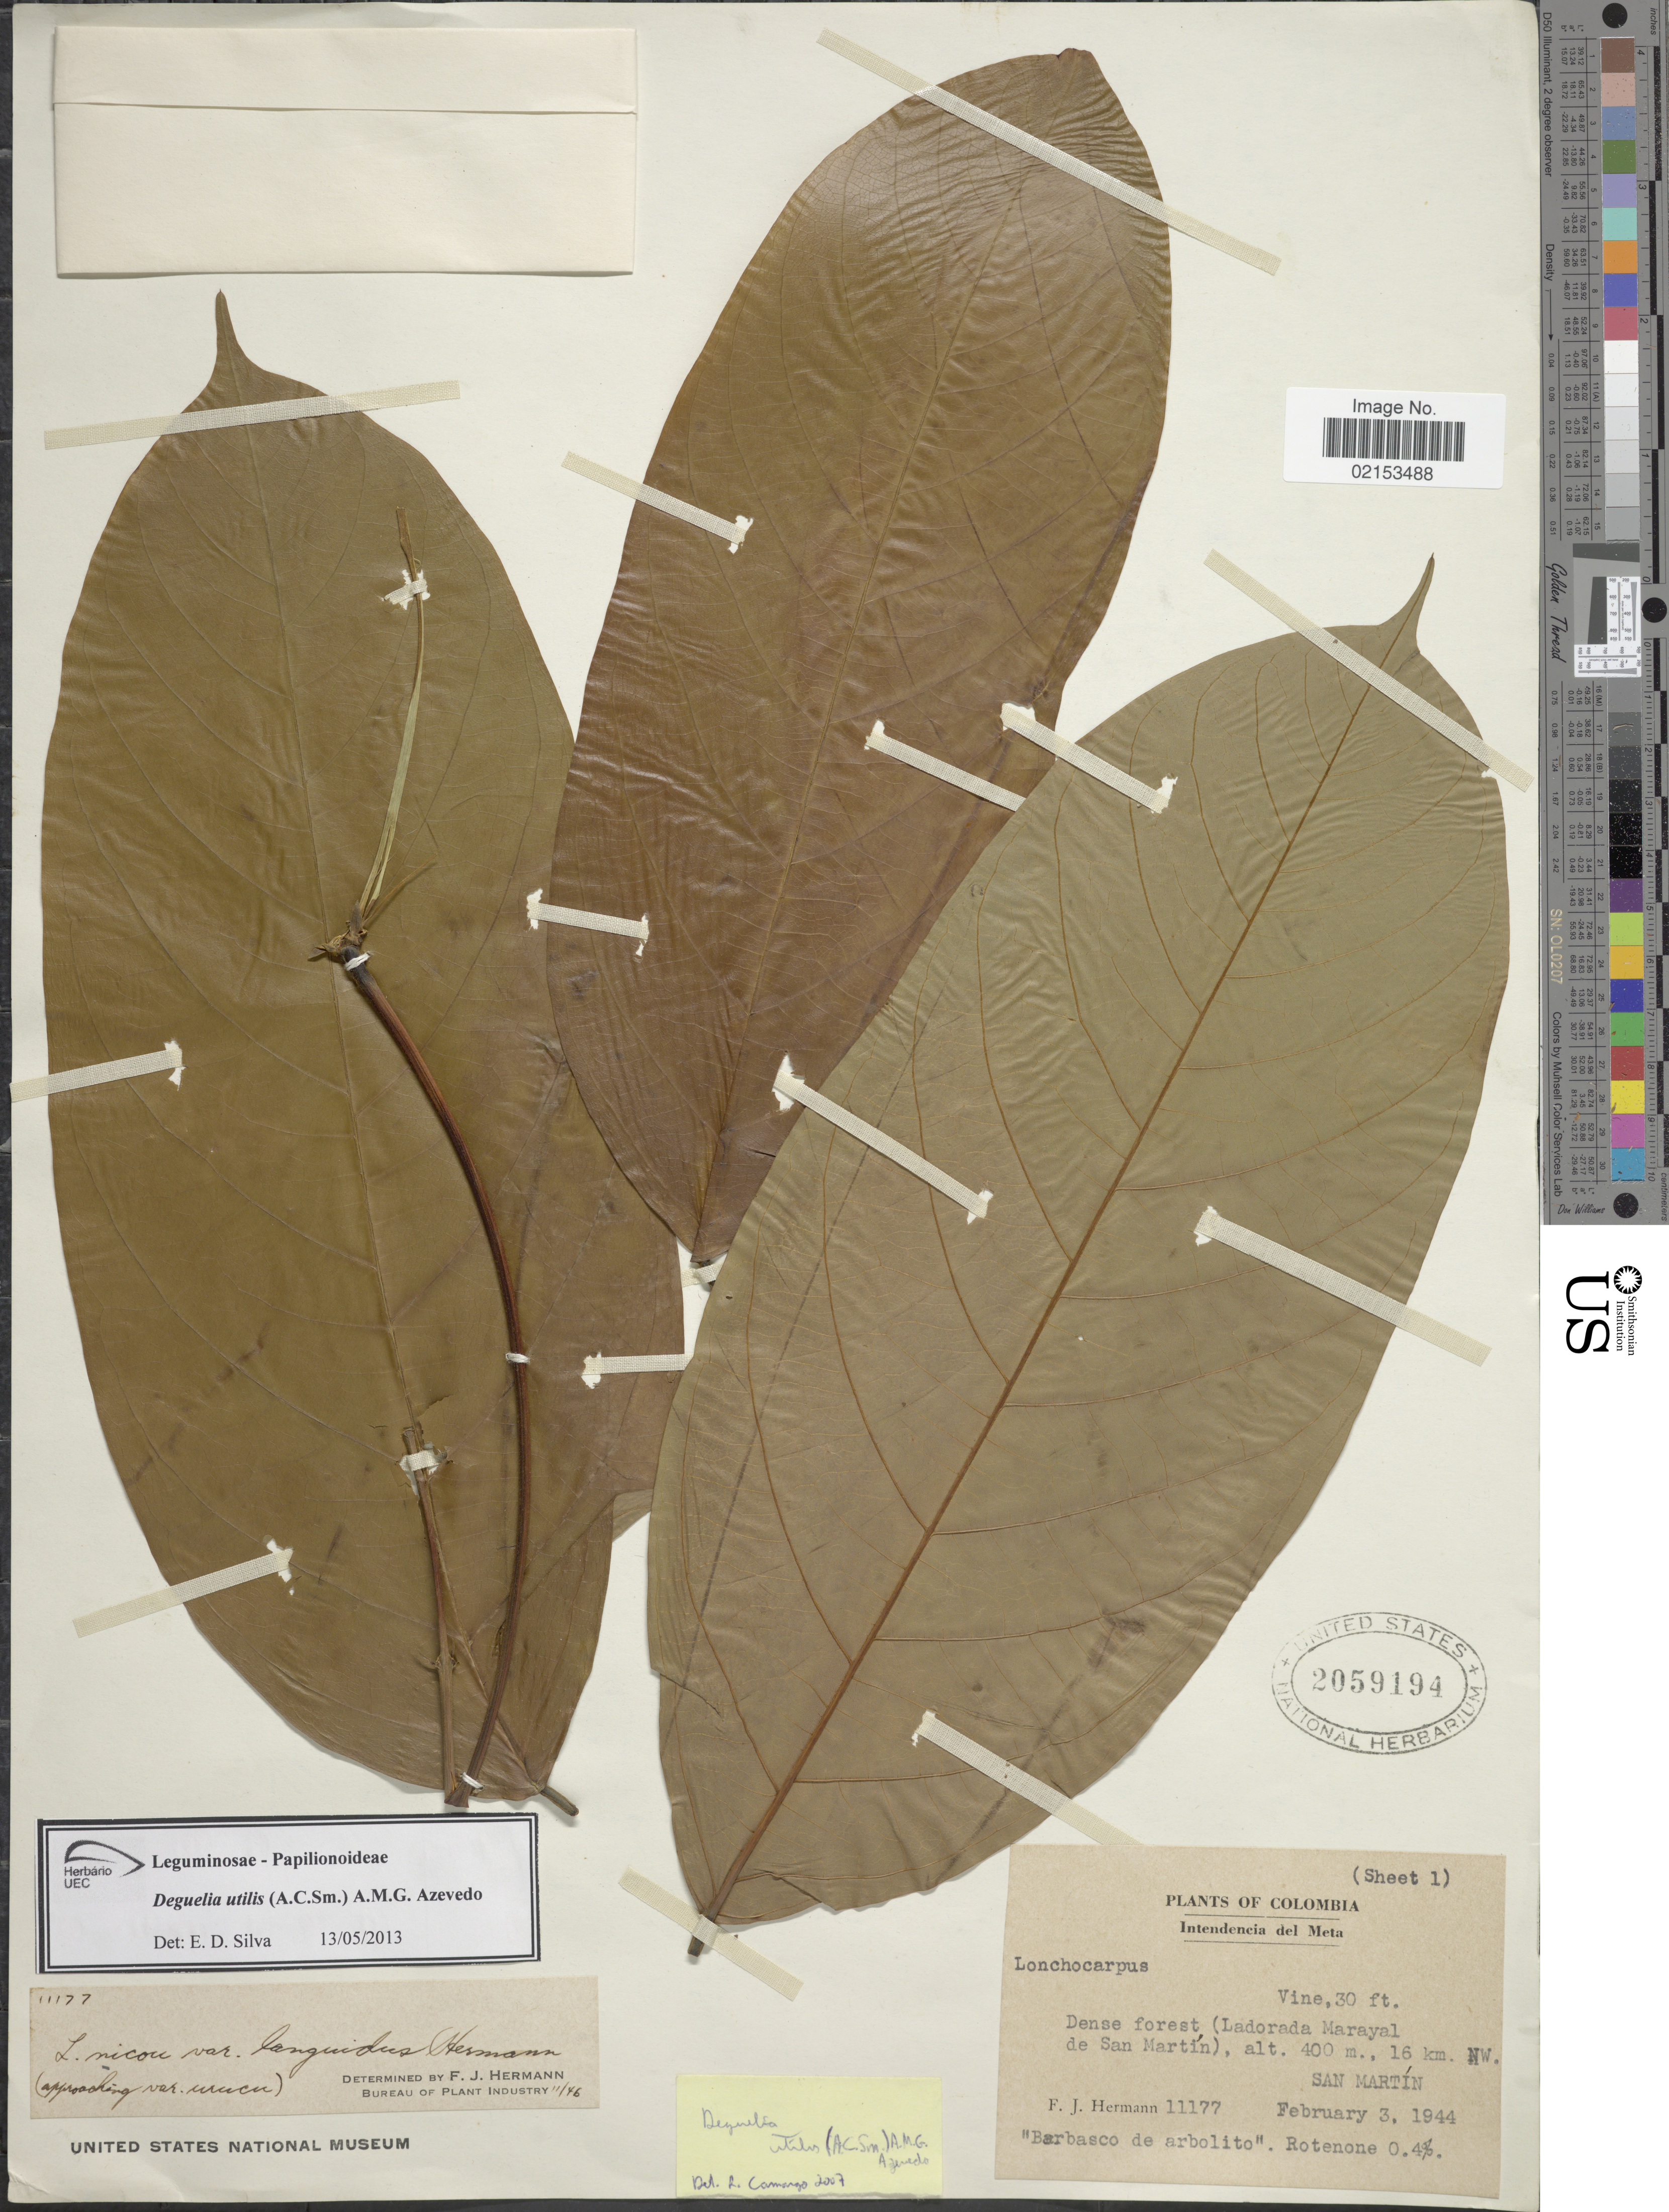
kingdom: Plantae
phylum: Tracheophyta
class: Magnoliopsida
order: Fabales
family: Fabaceae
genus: Deguelia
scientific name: Deguelia utilis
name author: (A.C. Sm.) A.M.G. Azevedo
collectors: F. J. Hermann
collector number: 11177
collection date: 1944-02-03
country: Colombia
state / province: Meta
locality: Ladorada Marayal de San Martin, 16 km NW San Martin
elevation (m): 400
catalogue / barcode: US 2059194